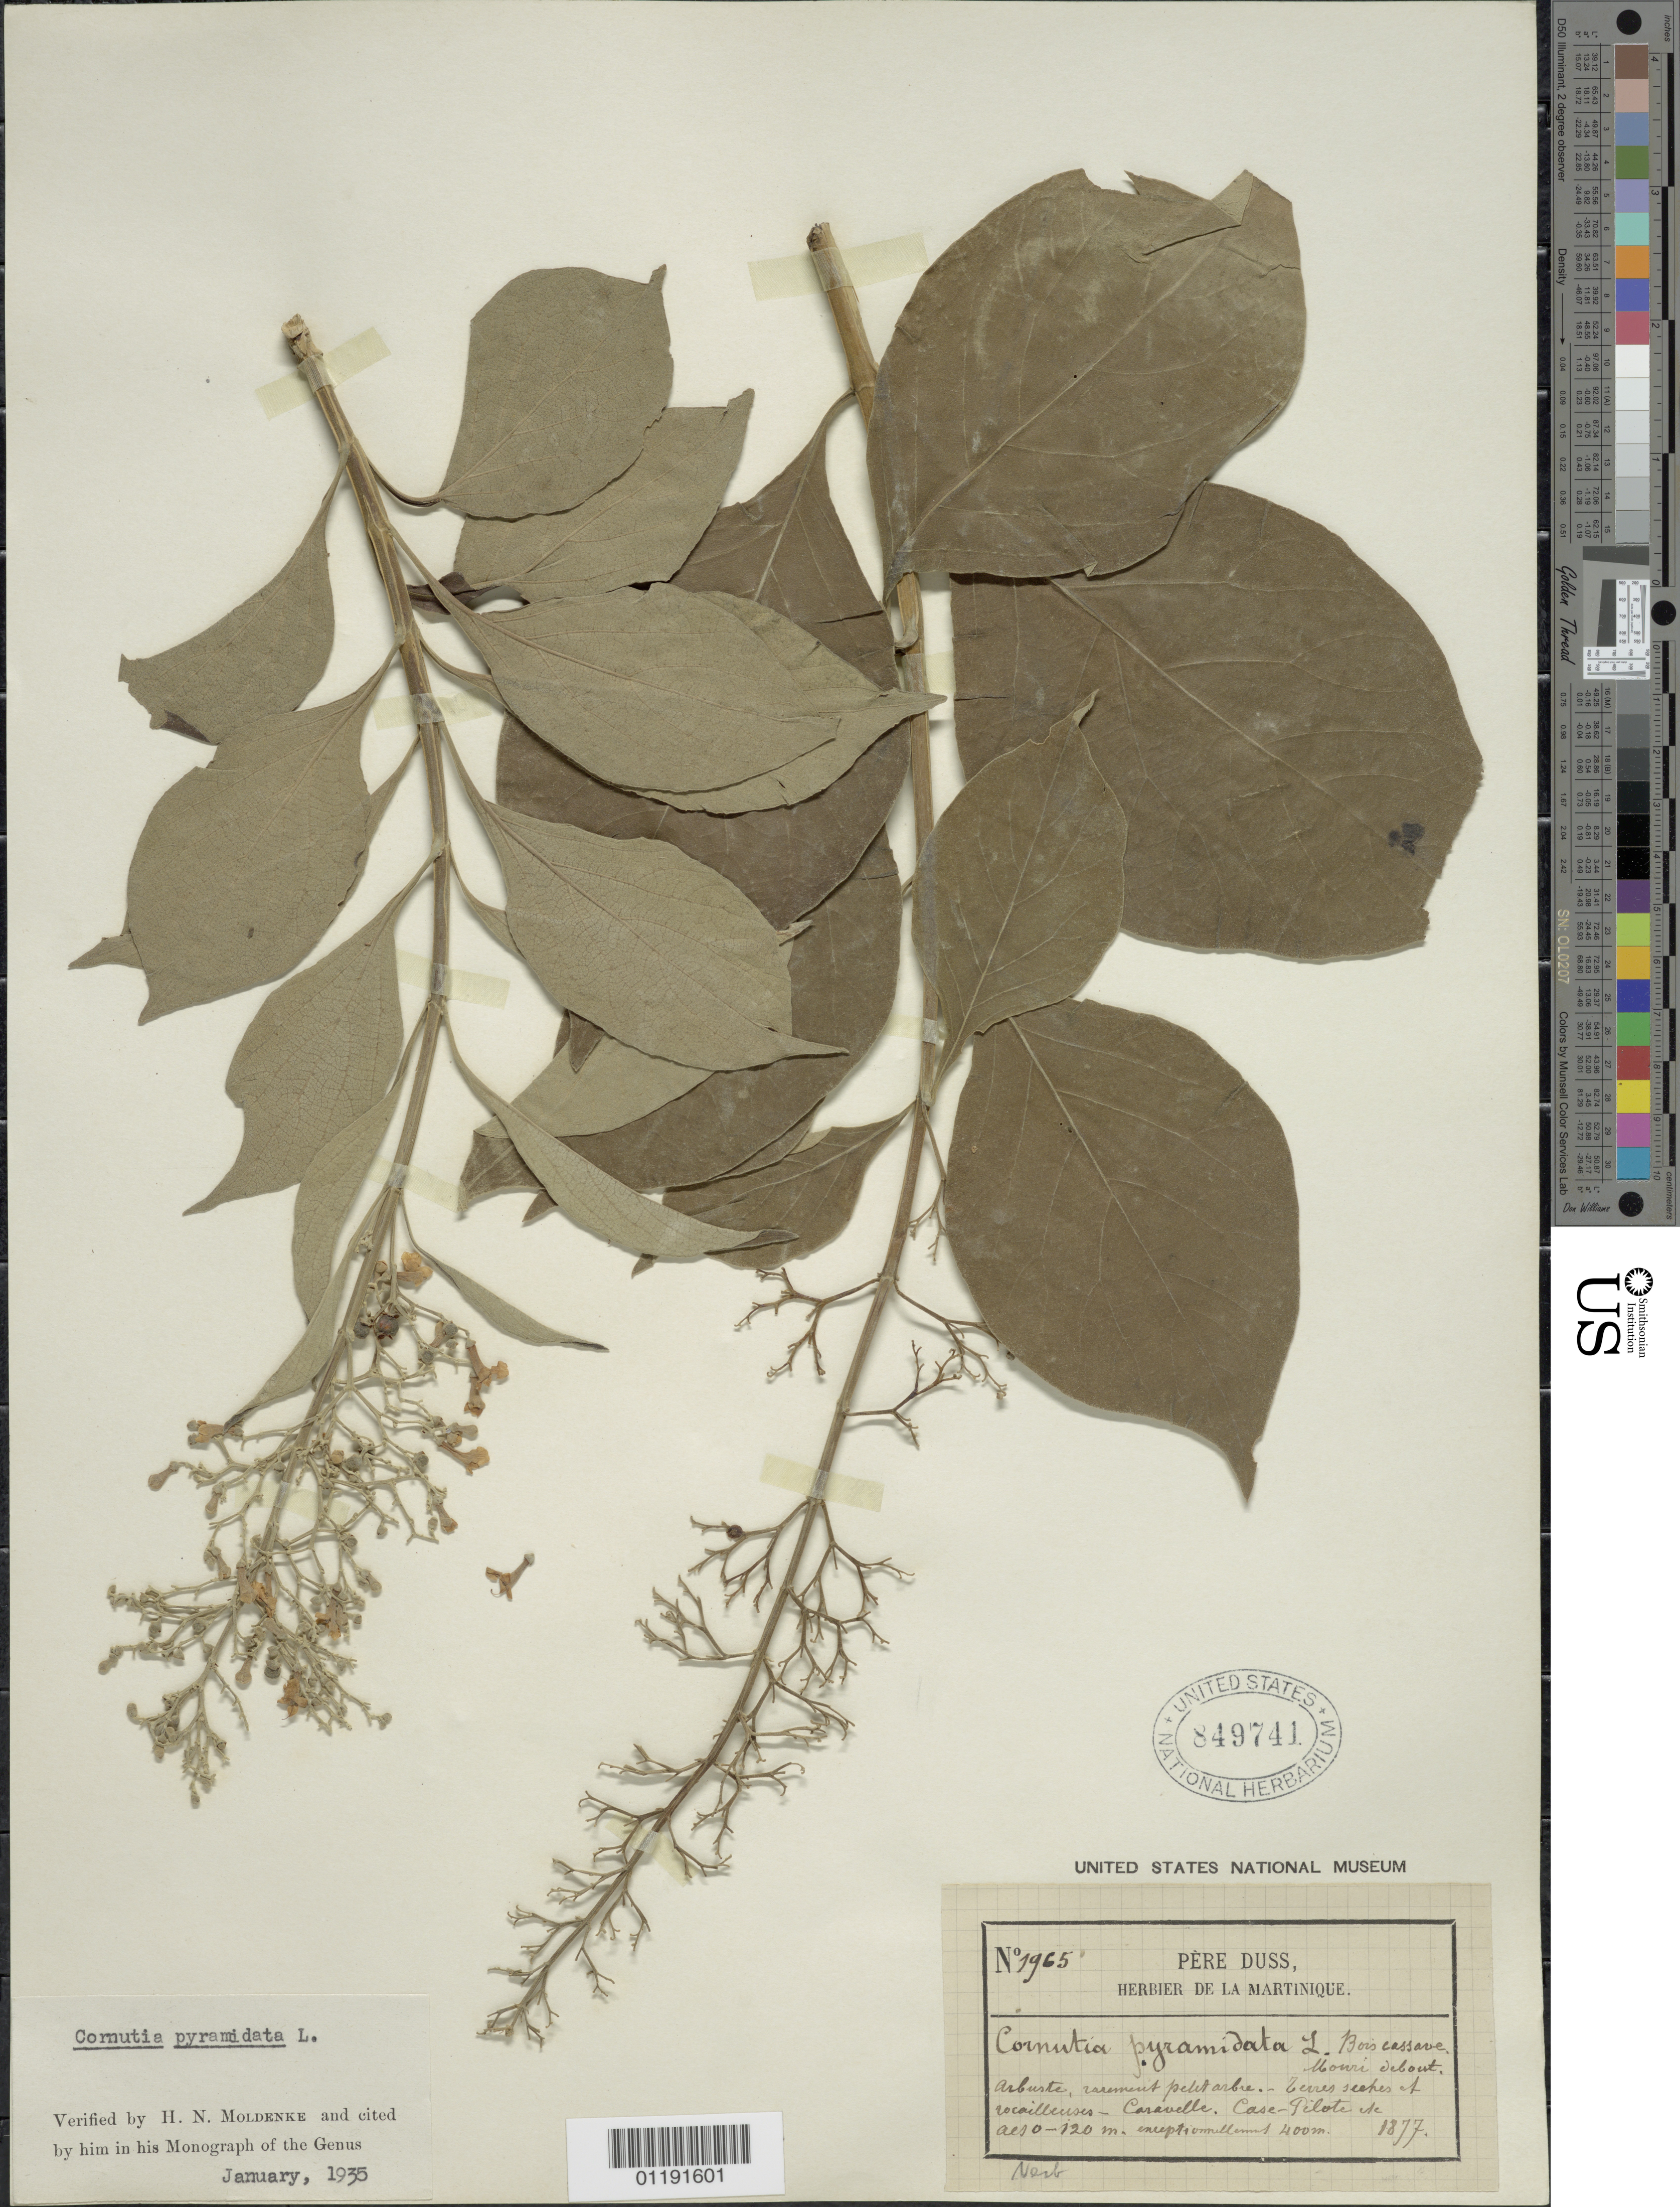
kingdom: Plantae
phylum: Tracheophyta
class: Magnoliopsida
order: Lamiales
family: Lamiaceae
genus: Cornutia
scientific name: Cornutia pyramidata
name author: L.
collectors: -. Duss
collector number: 1965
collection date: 1877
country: Martinique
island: Martinique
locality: Case-Pilote, Caravelle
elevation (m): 0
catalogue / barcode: US 849741